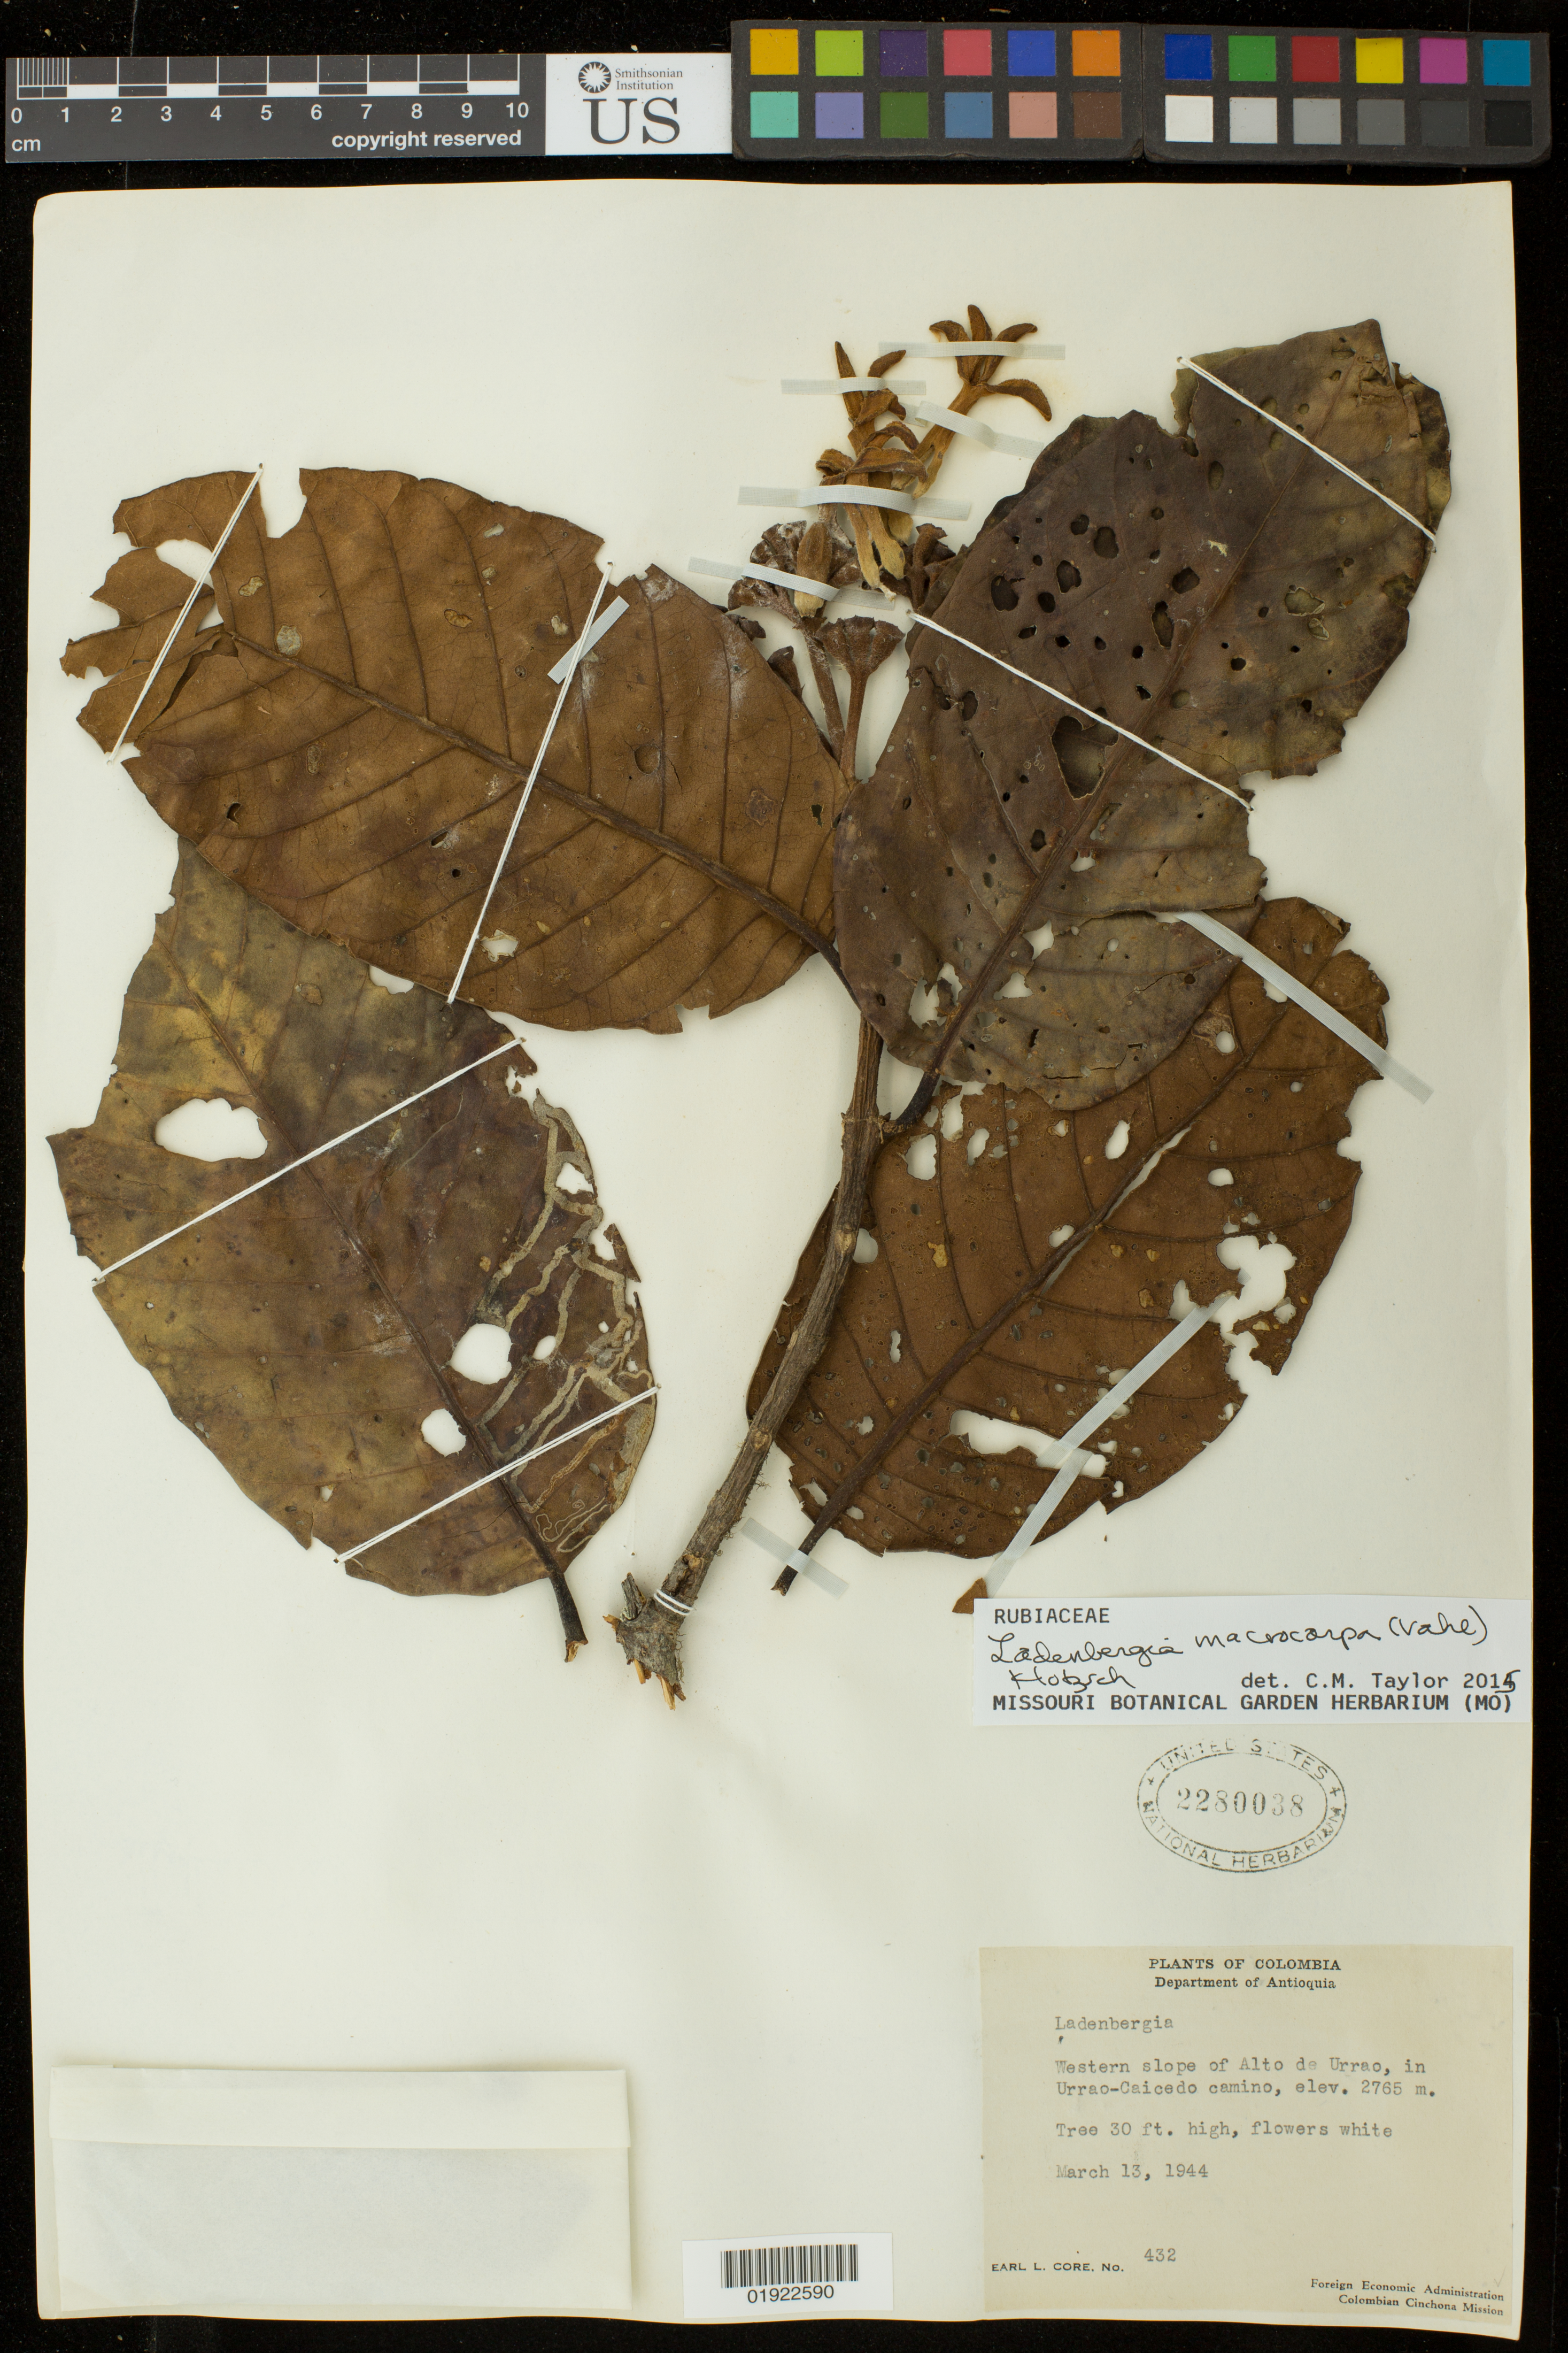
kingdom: Plantae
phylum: Tracheophyta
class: Magnoliopsida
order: Gentianales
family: Rubiaceae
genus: Ladenbergia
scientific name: Ladenbergia macrocarpa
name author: (Vahl) Klotzsch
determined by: Taylor, Charlotte M.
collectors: E. L. Core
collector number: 432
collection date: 1944-03-13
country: Colombia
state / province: Antioquia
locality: Western slope of Alto de Urrao, in Urrao-Caicedo camino.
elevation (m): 2765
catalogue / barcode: US 2280038